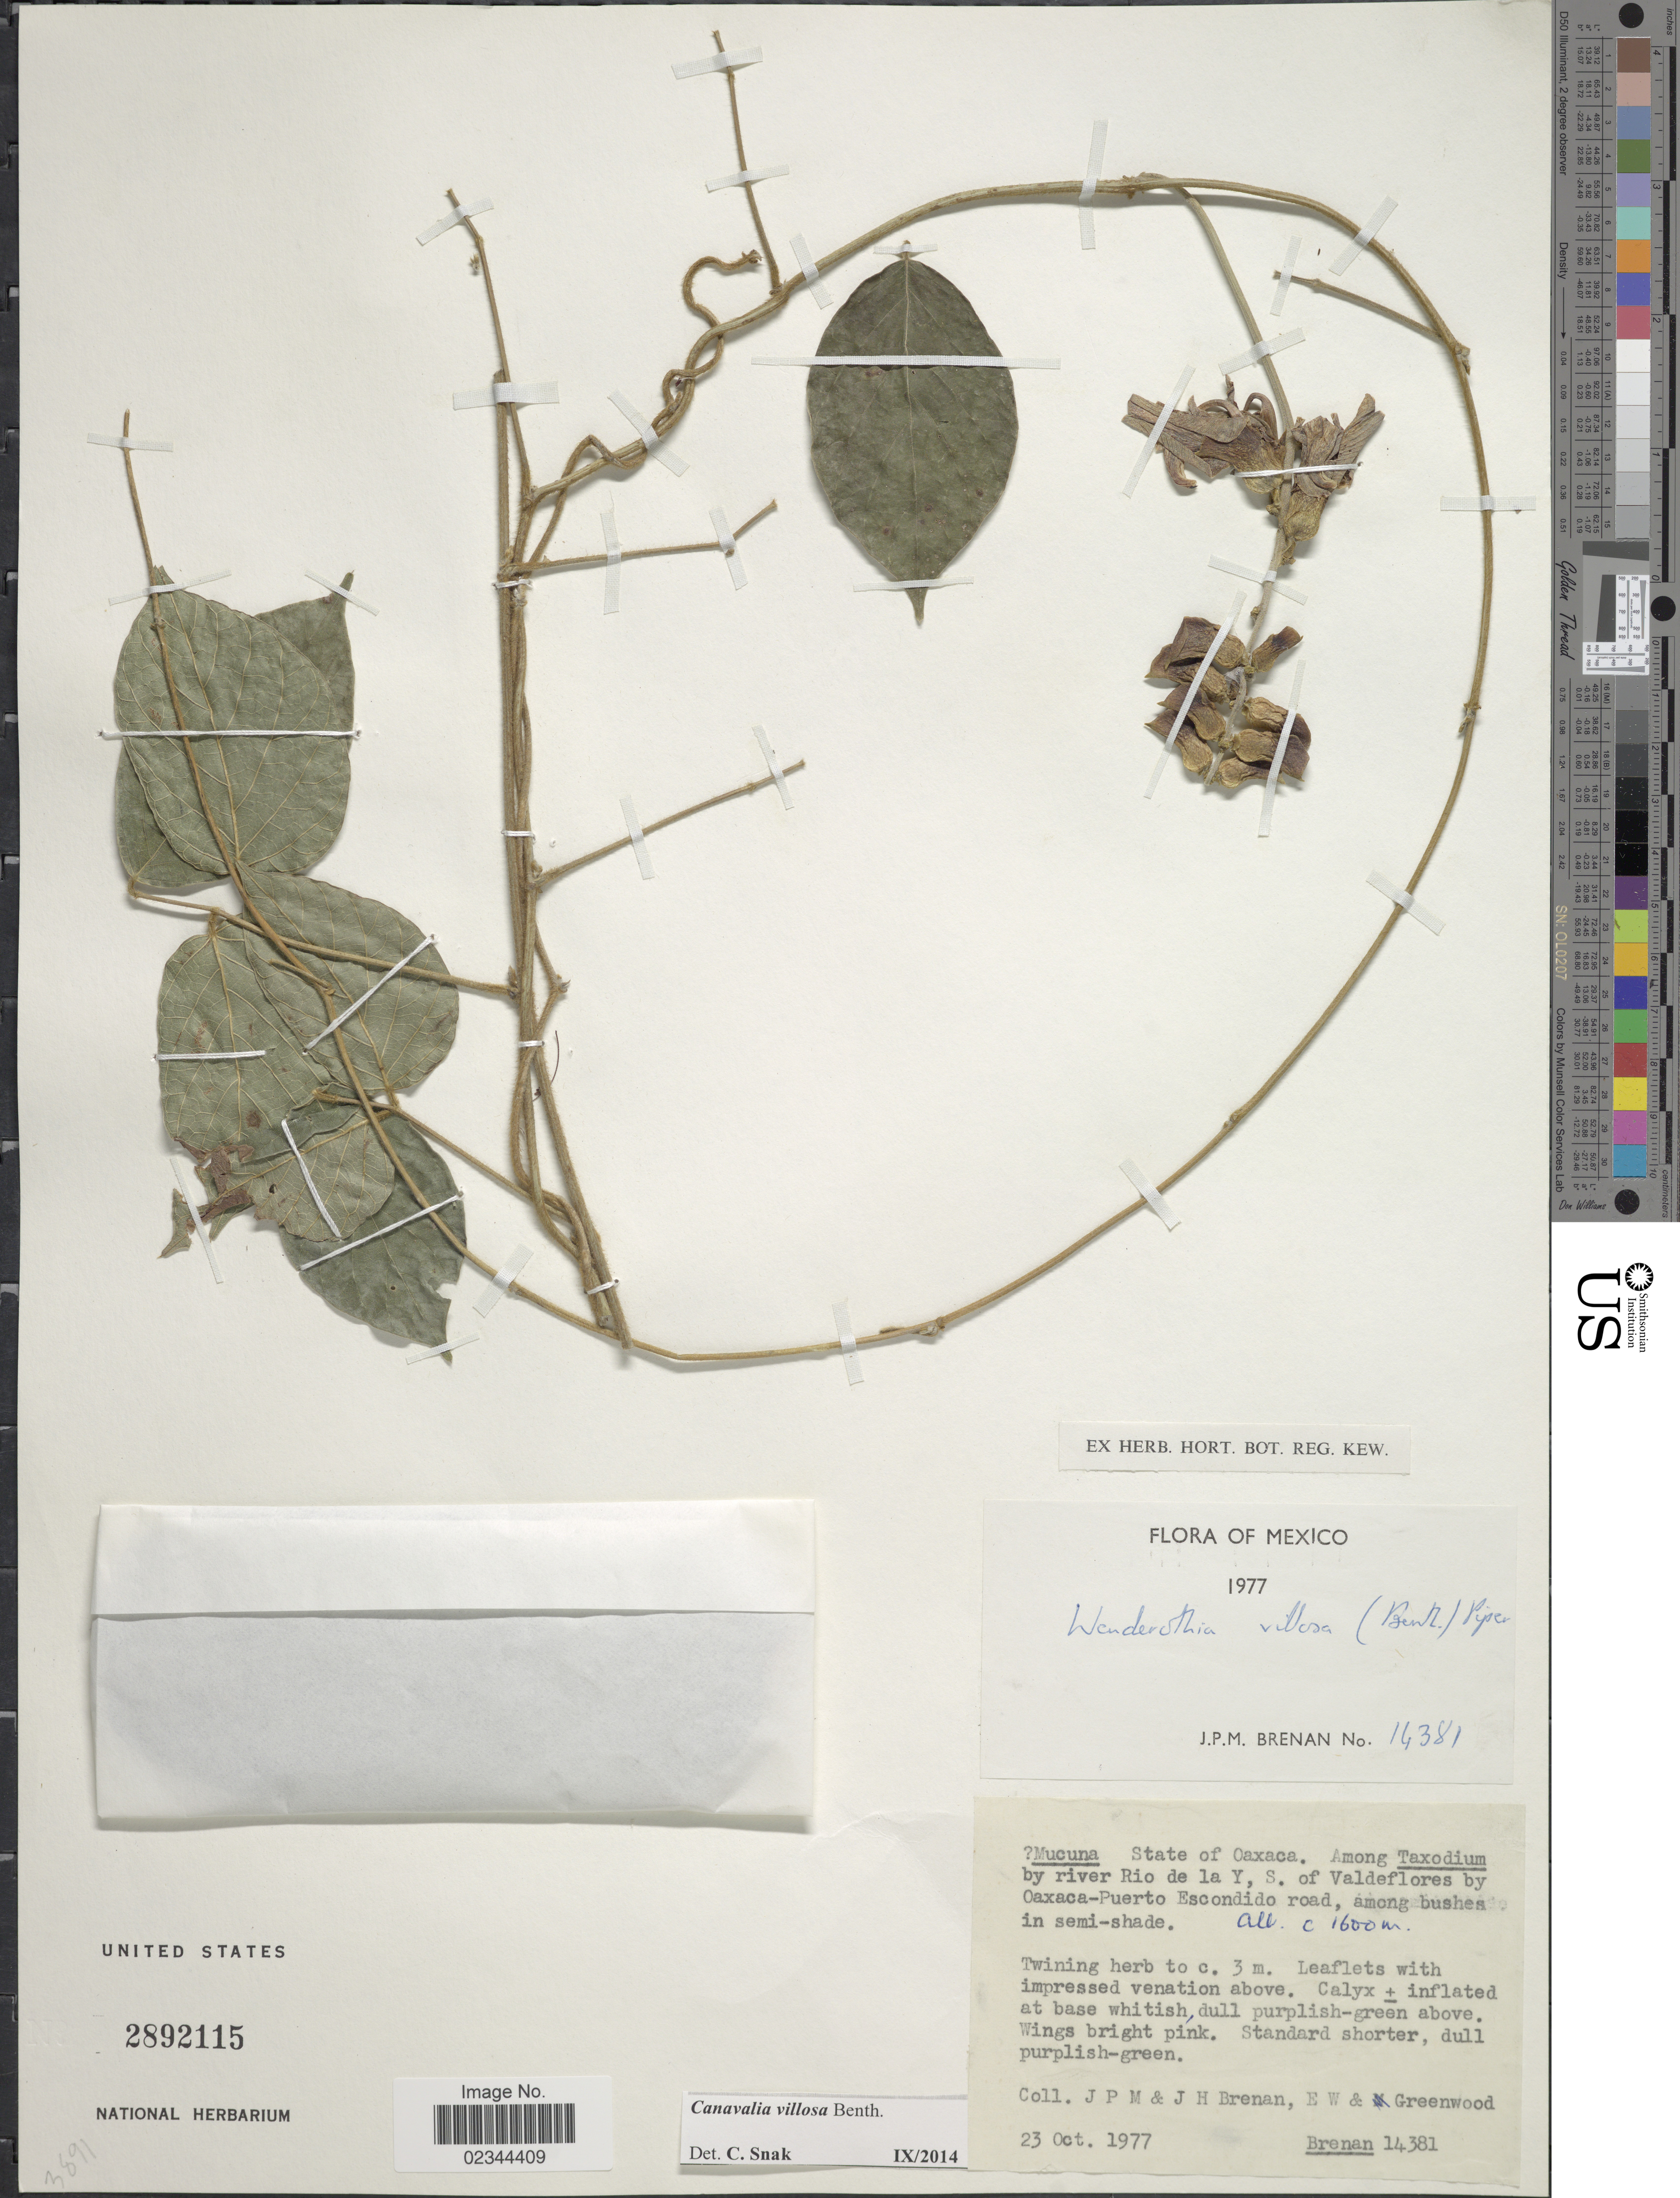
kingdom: Plantae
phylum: Tracheophyta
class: Magnoliopsida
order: Fabales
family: Fabaceae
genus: Canavalia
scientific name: Canavalia villosa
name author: Benth.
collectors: J. Brenan, J. H. Brenan & E. Greenwood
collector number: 14381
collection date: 1977-10-23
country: Mexico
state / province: Oaxaca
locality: By river Rio de la Y. S. of Valdeflores by OaxacaPuerto Escondido road, among bushes.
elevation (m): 1600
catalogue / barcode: US 2892115